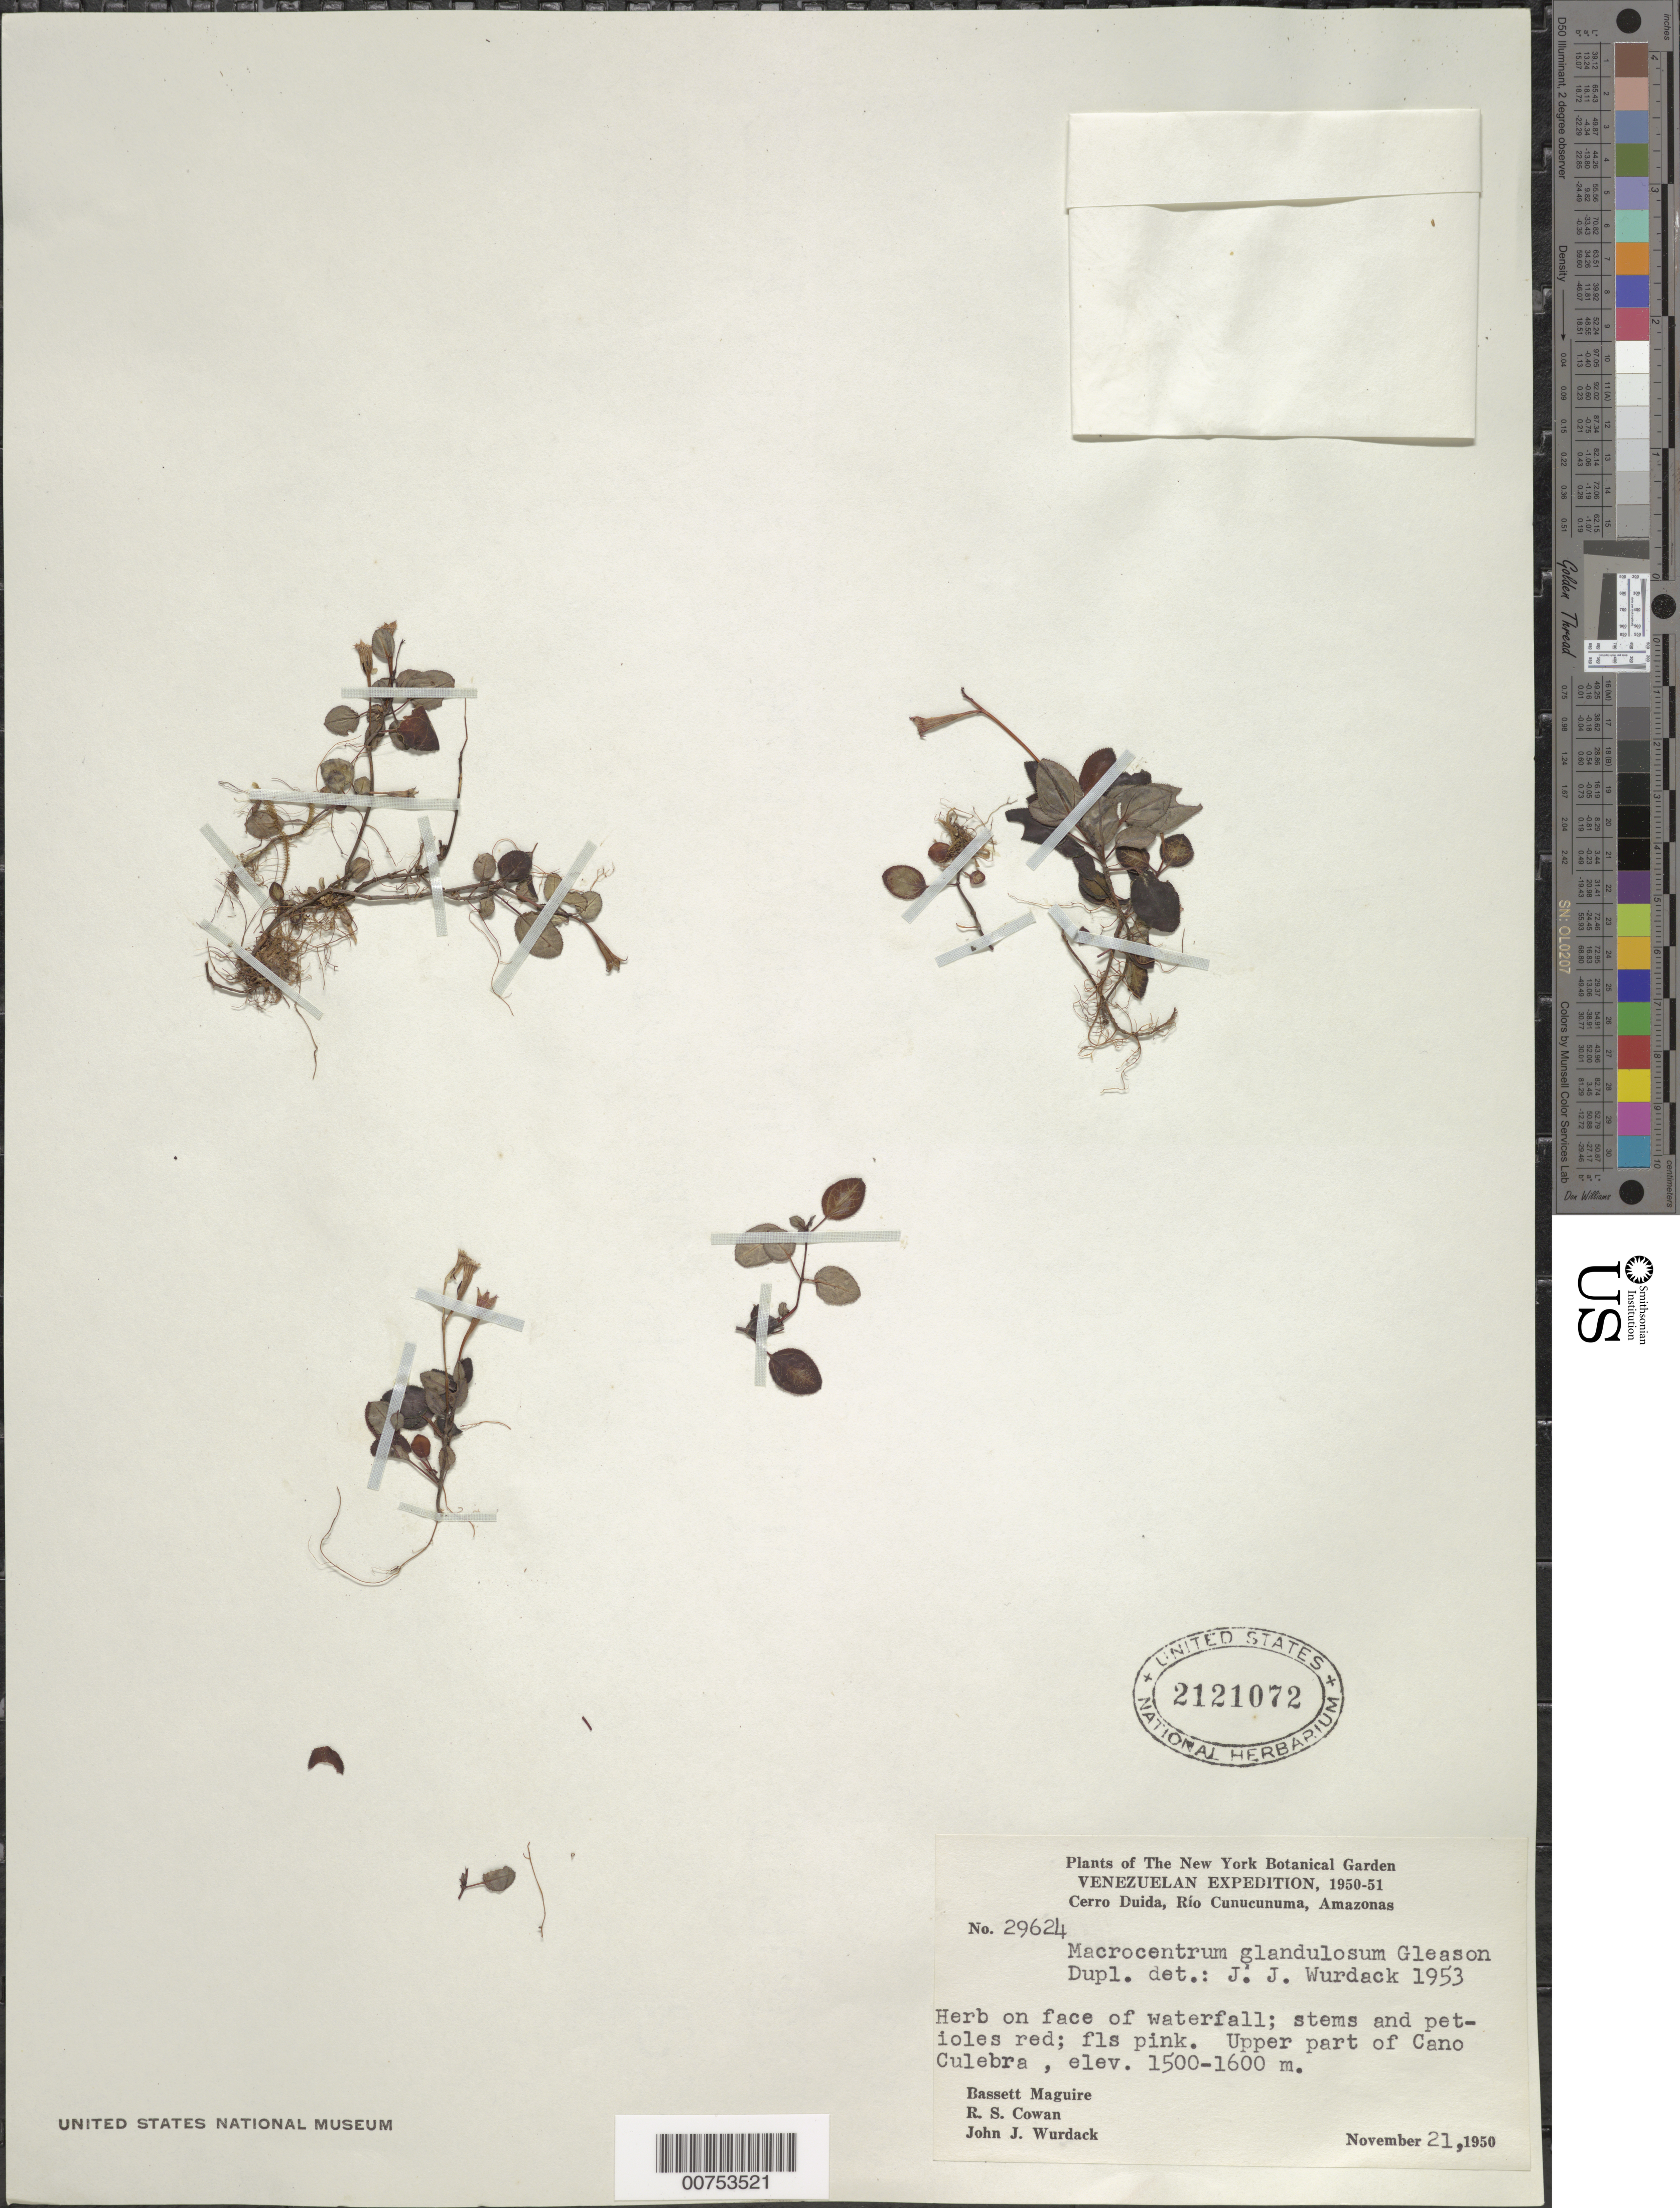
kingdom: Plantae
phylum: Tracheophyta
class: Magnoliopsida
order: Myrtales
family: Melastomataceae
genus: Salpinga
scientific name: Salpinga glandulosa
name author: (Gleason) Wurdack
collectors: B. Maguire, R. S. Cowan & J. J. Wurdack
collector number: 29624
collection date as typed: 21-Nov-50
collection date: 1950-11-21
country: Venezuela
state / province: Amazonas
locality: Cerro Duida, Río Cunucunuma, Caño Culebra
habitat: Face of waterfall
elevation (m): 1500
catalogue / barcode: US 2121072